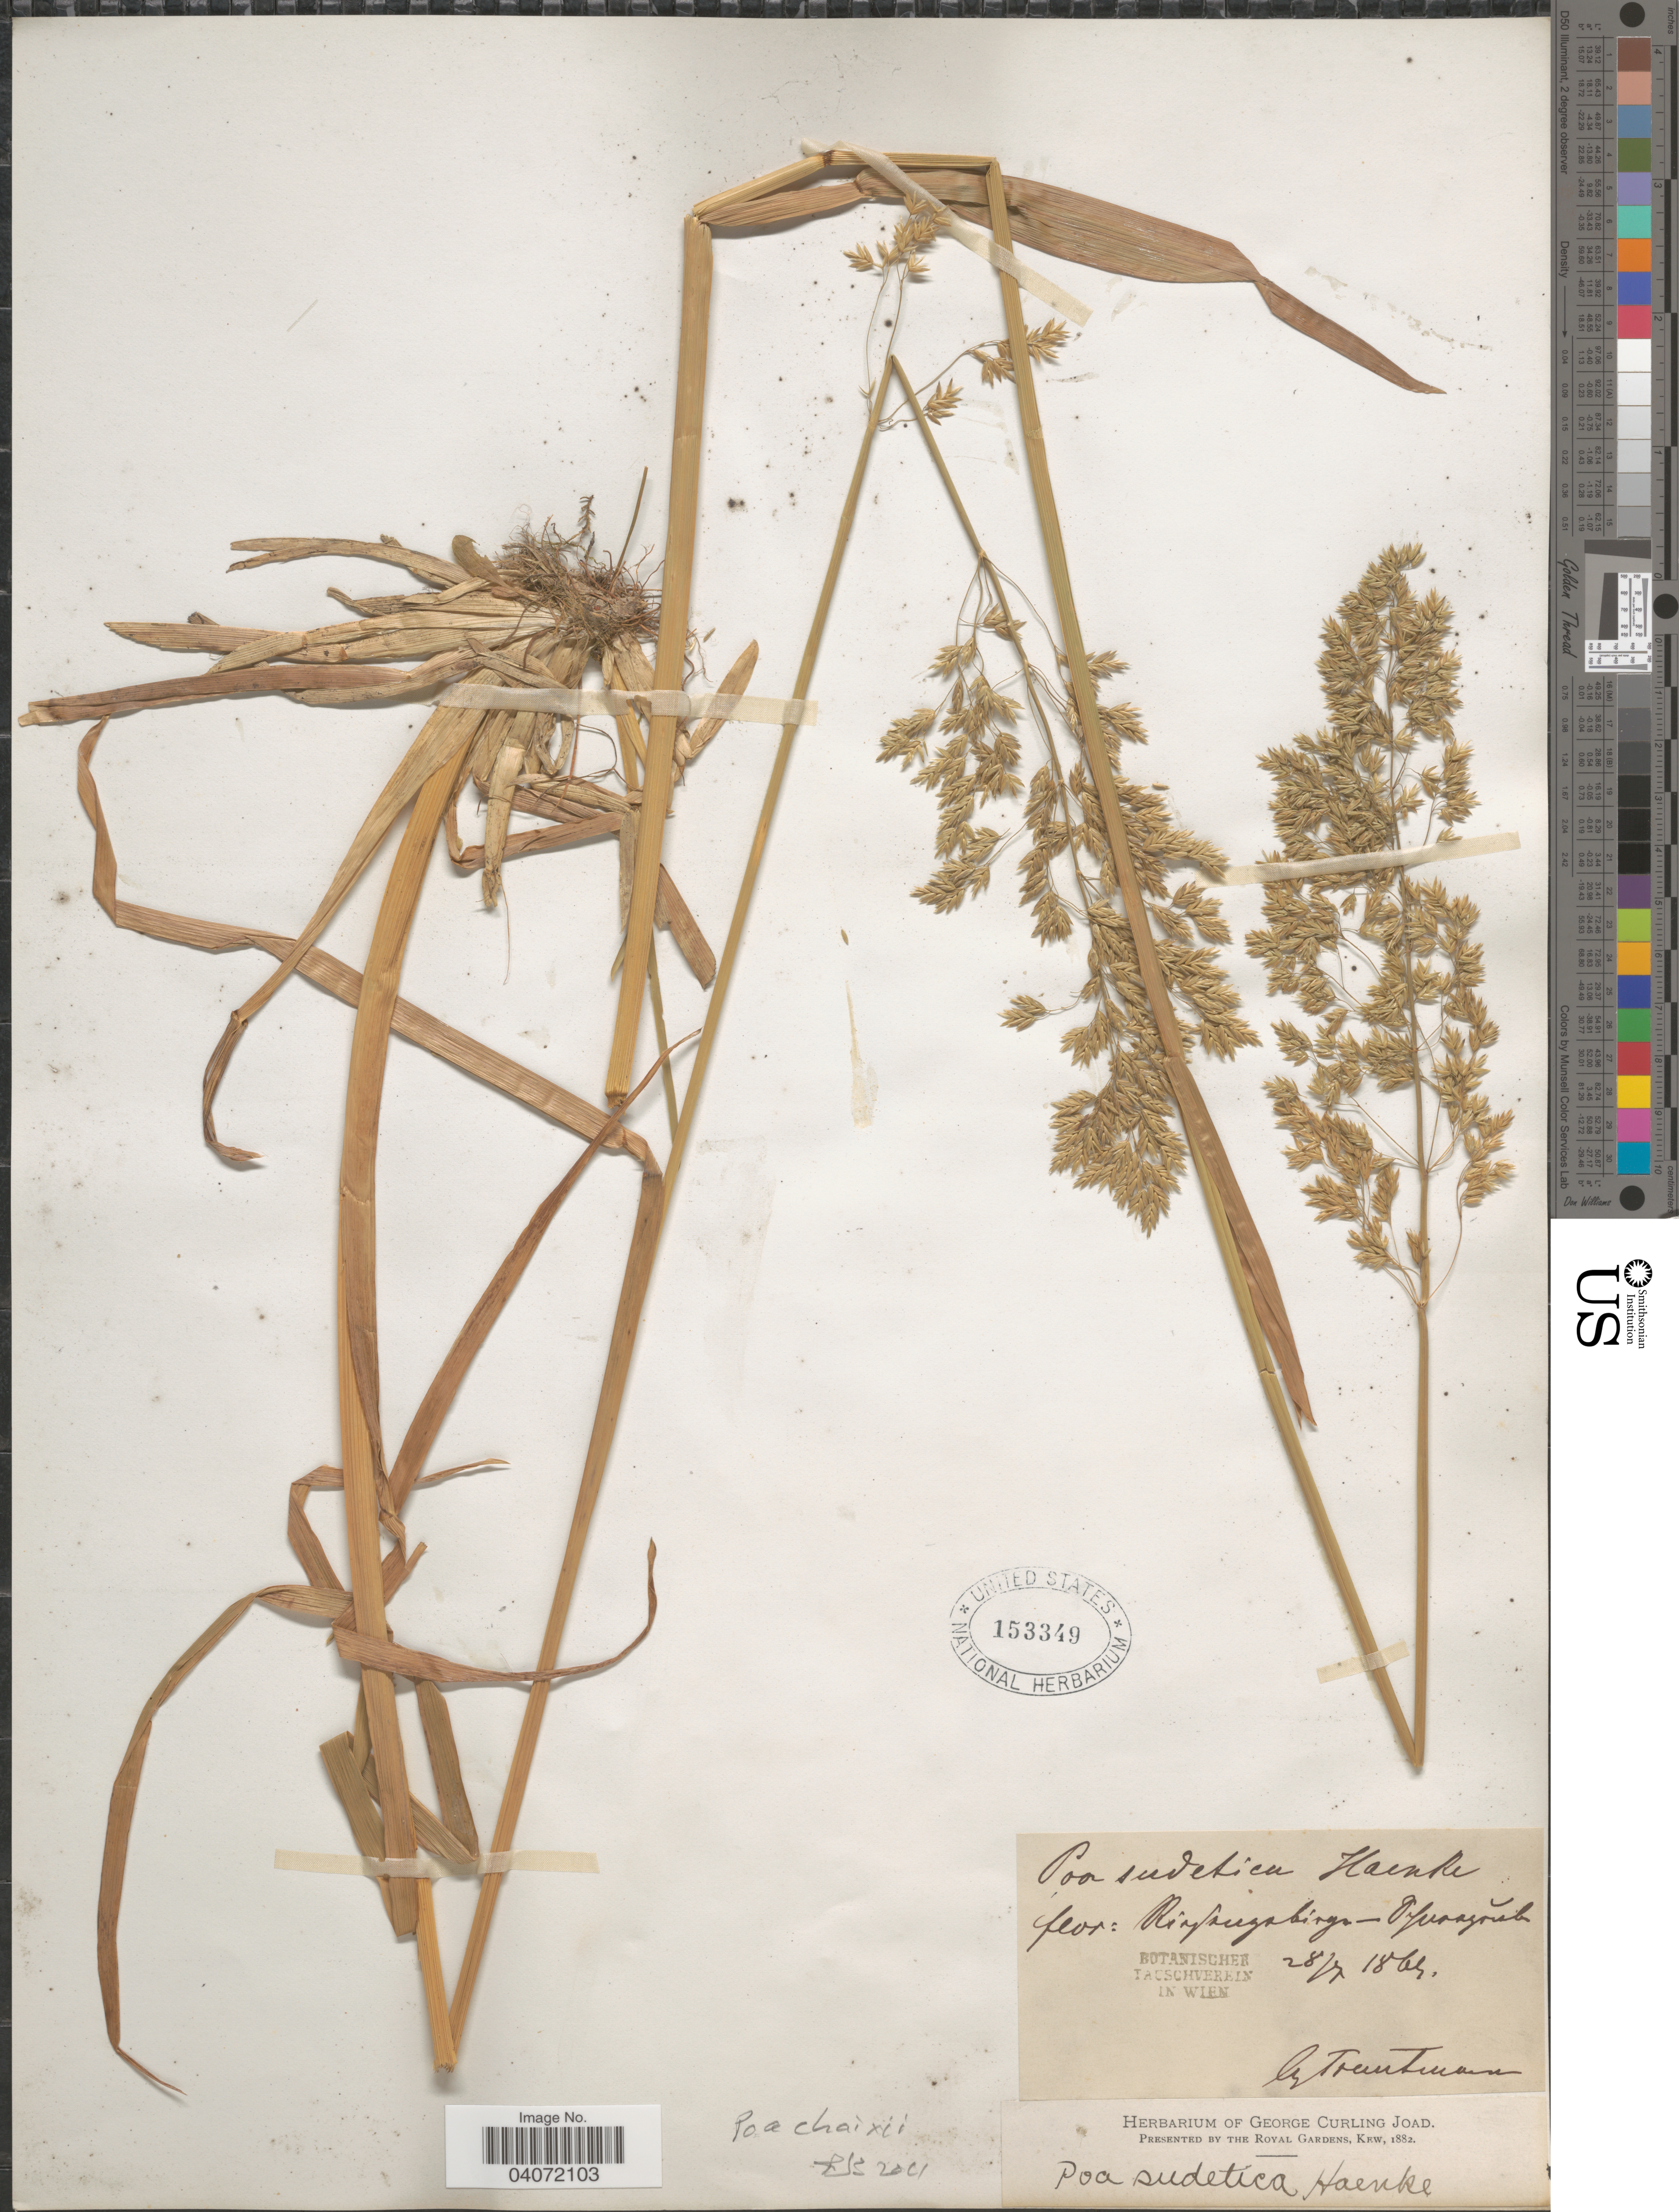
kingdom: Plantae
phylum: Tracheophyta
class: Liliopsida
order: Poales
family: Poaceae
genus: Poa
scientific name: Poa chaixii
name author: Vill.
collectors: Trautman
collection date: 1865-07-28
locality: Ringfrugabingen- Oberagrub. [interpreted]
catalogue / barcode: US 153349